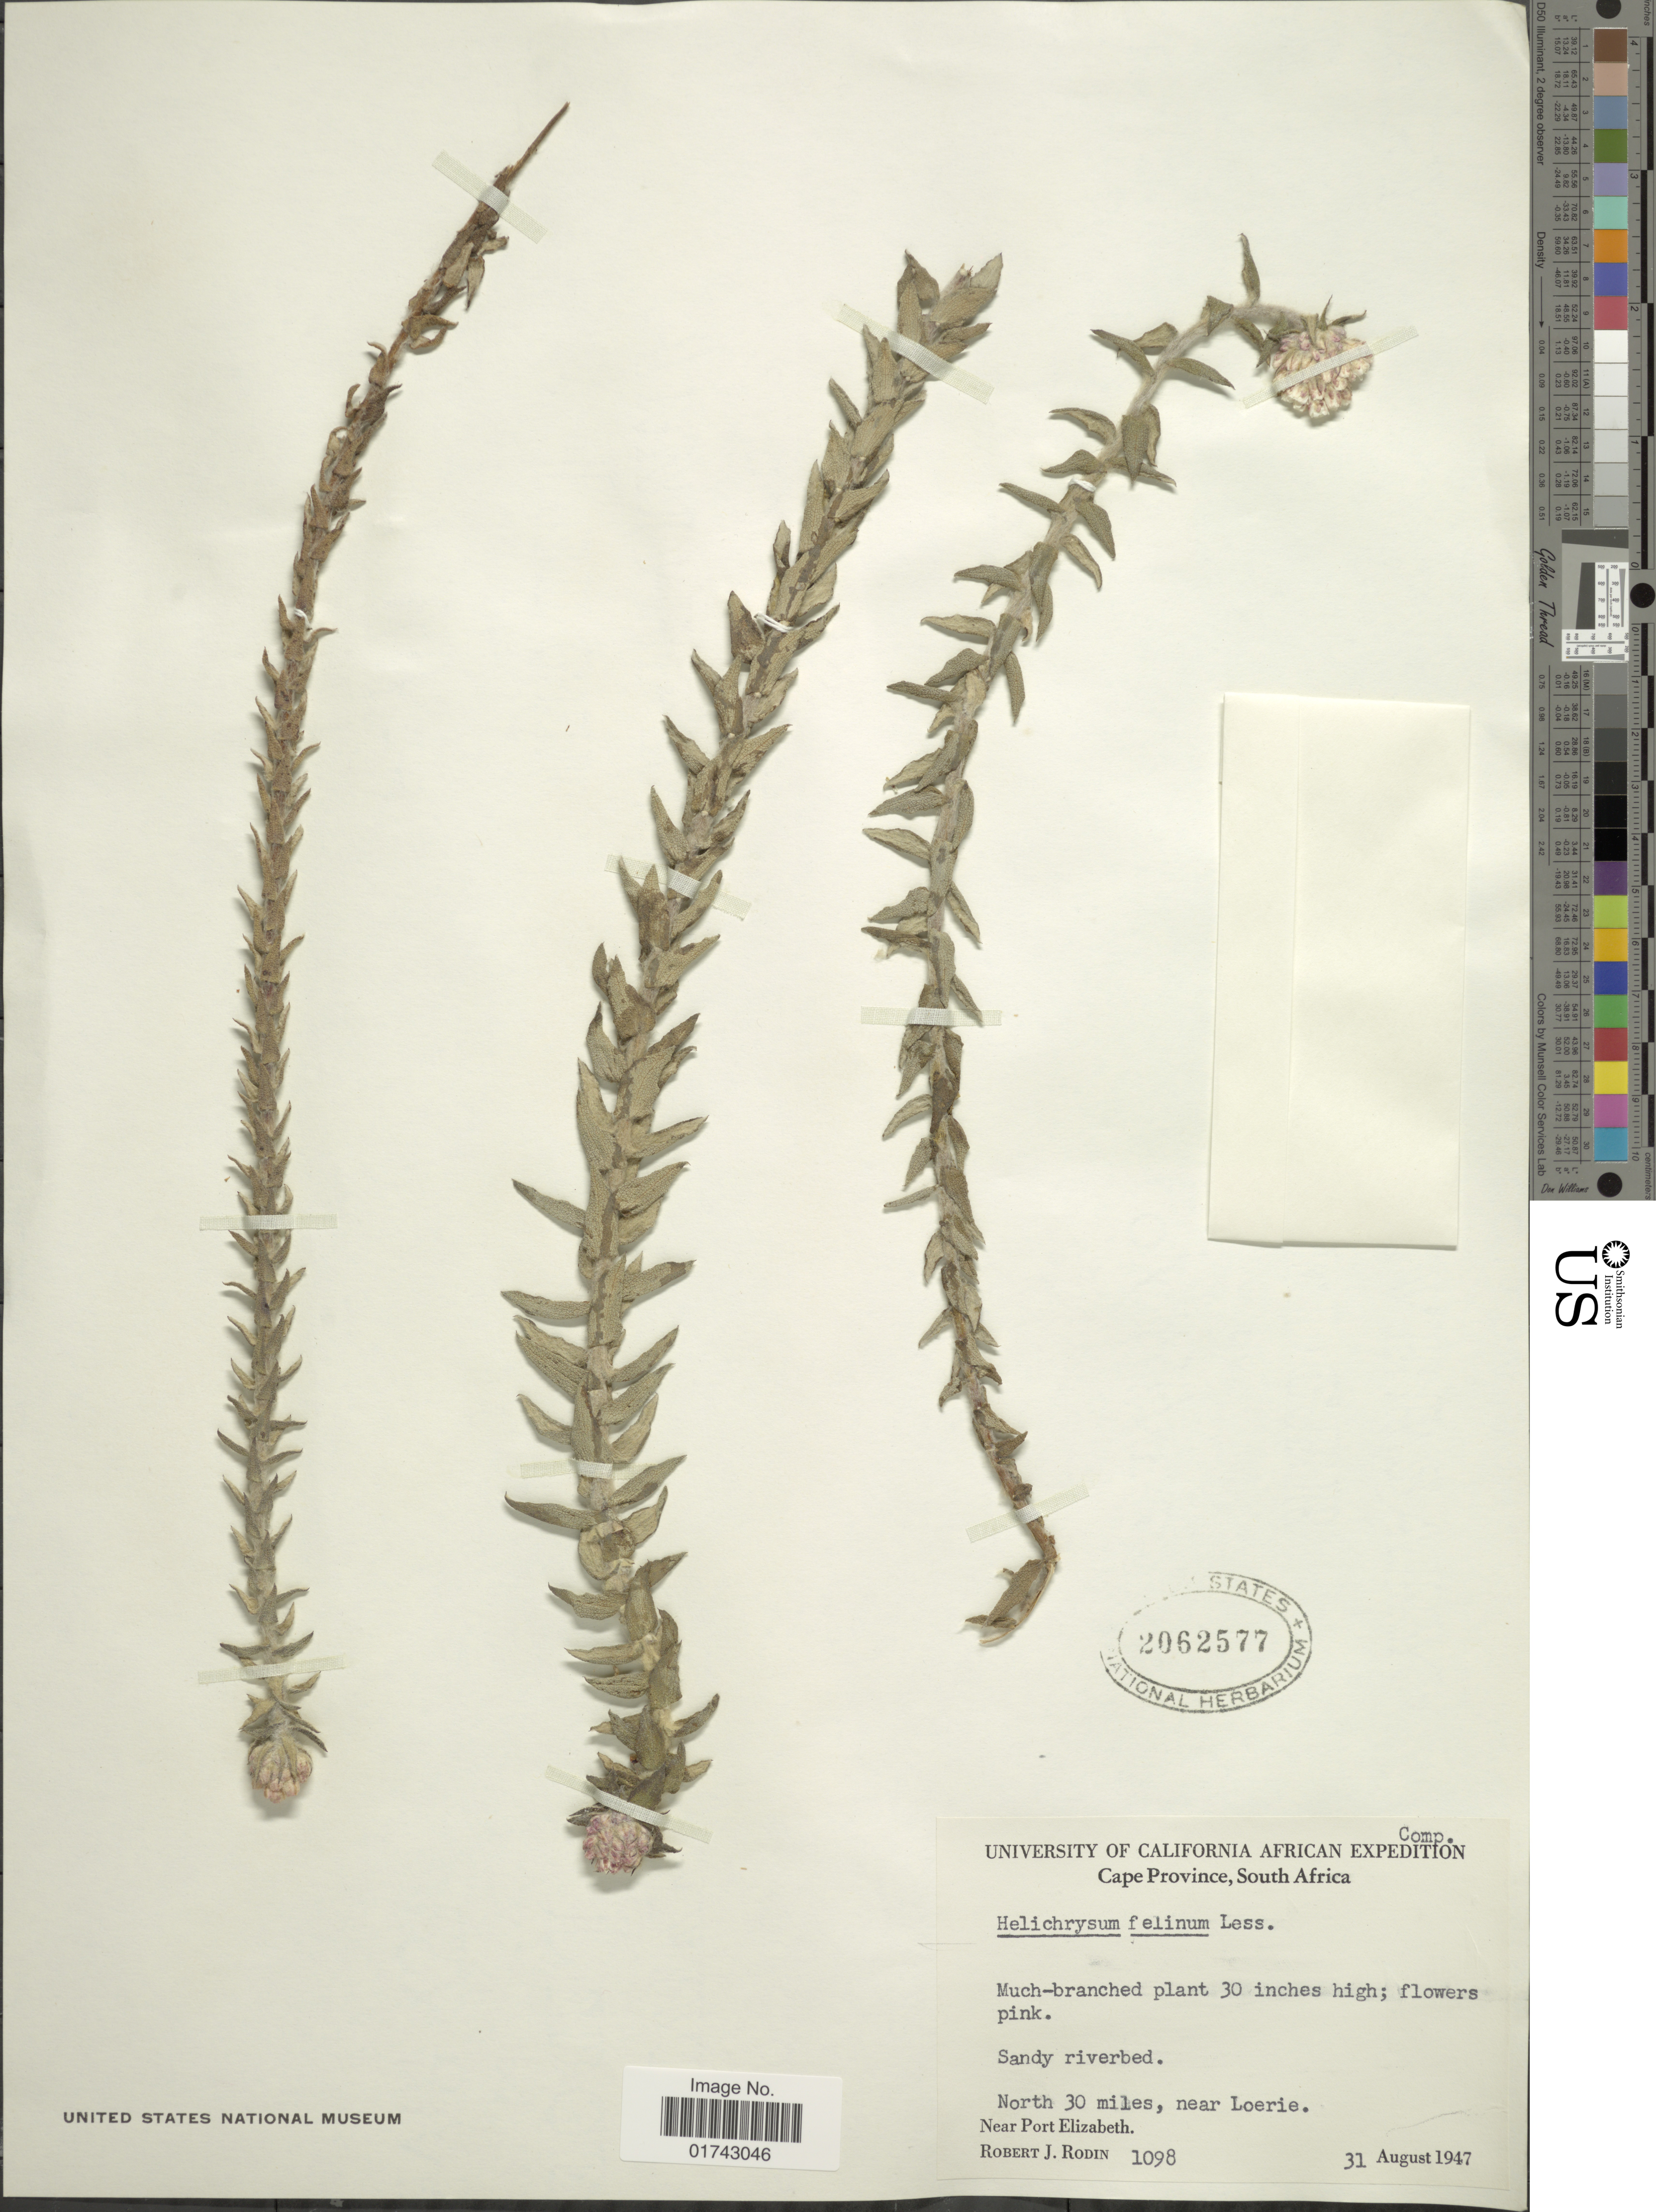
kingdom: Plantae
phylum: Tracheophyta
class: Magnoliopsida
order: Asterales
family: Asteraceae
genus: Helichrysum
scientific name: Helichrysum felinum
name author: Less.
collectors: R. J. Rodin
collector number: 1098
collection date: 1947-08-31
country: South Africa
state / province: Eastern Cape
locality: Cape Province, South Africa, North 30 miles, near Loerie, Near Port Elizabeth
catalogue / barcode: US 2062577